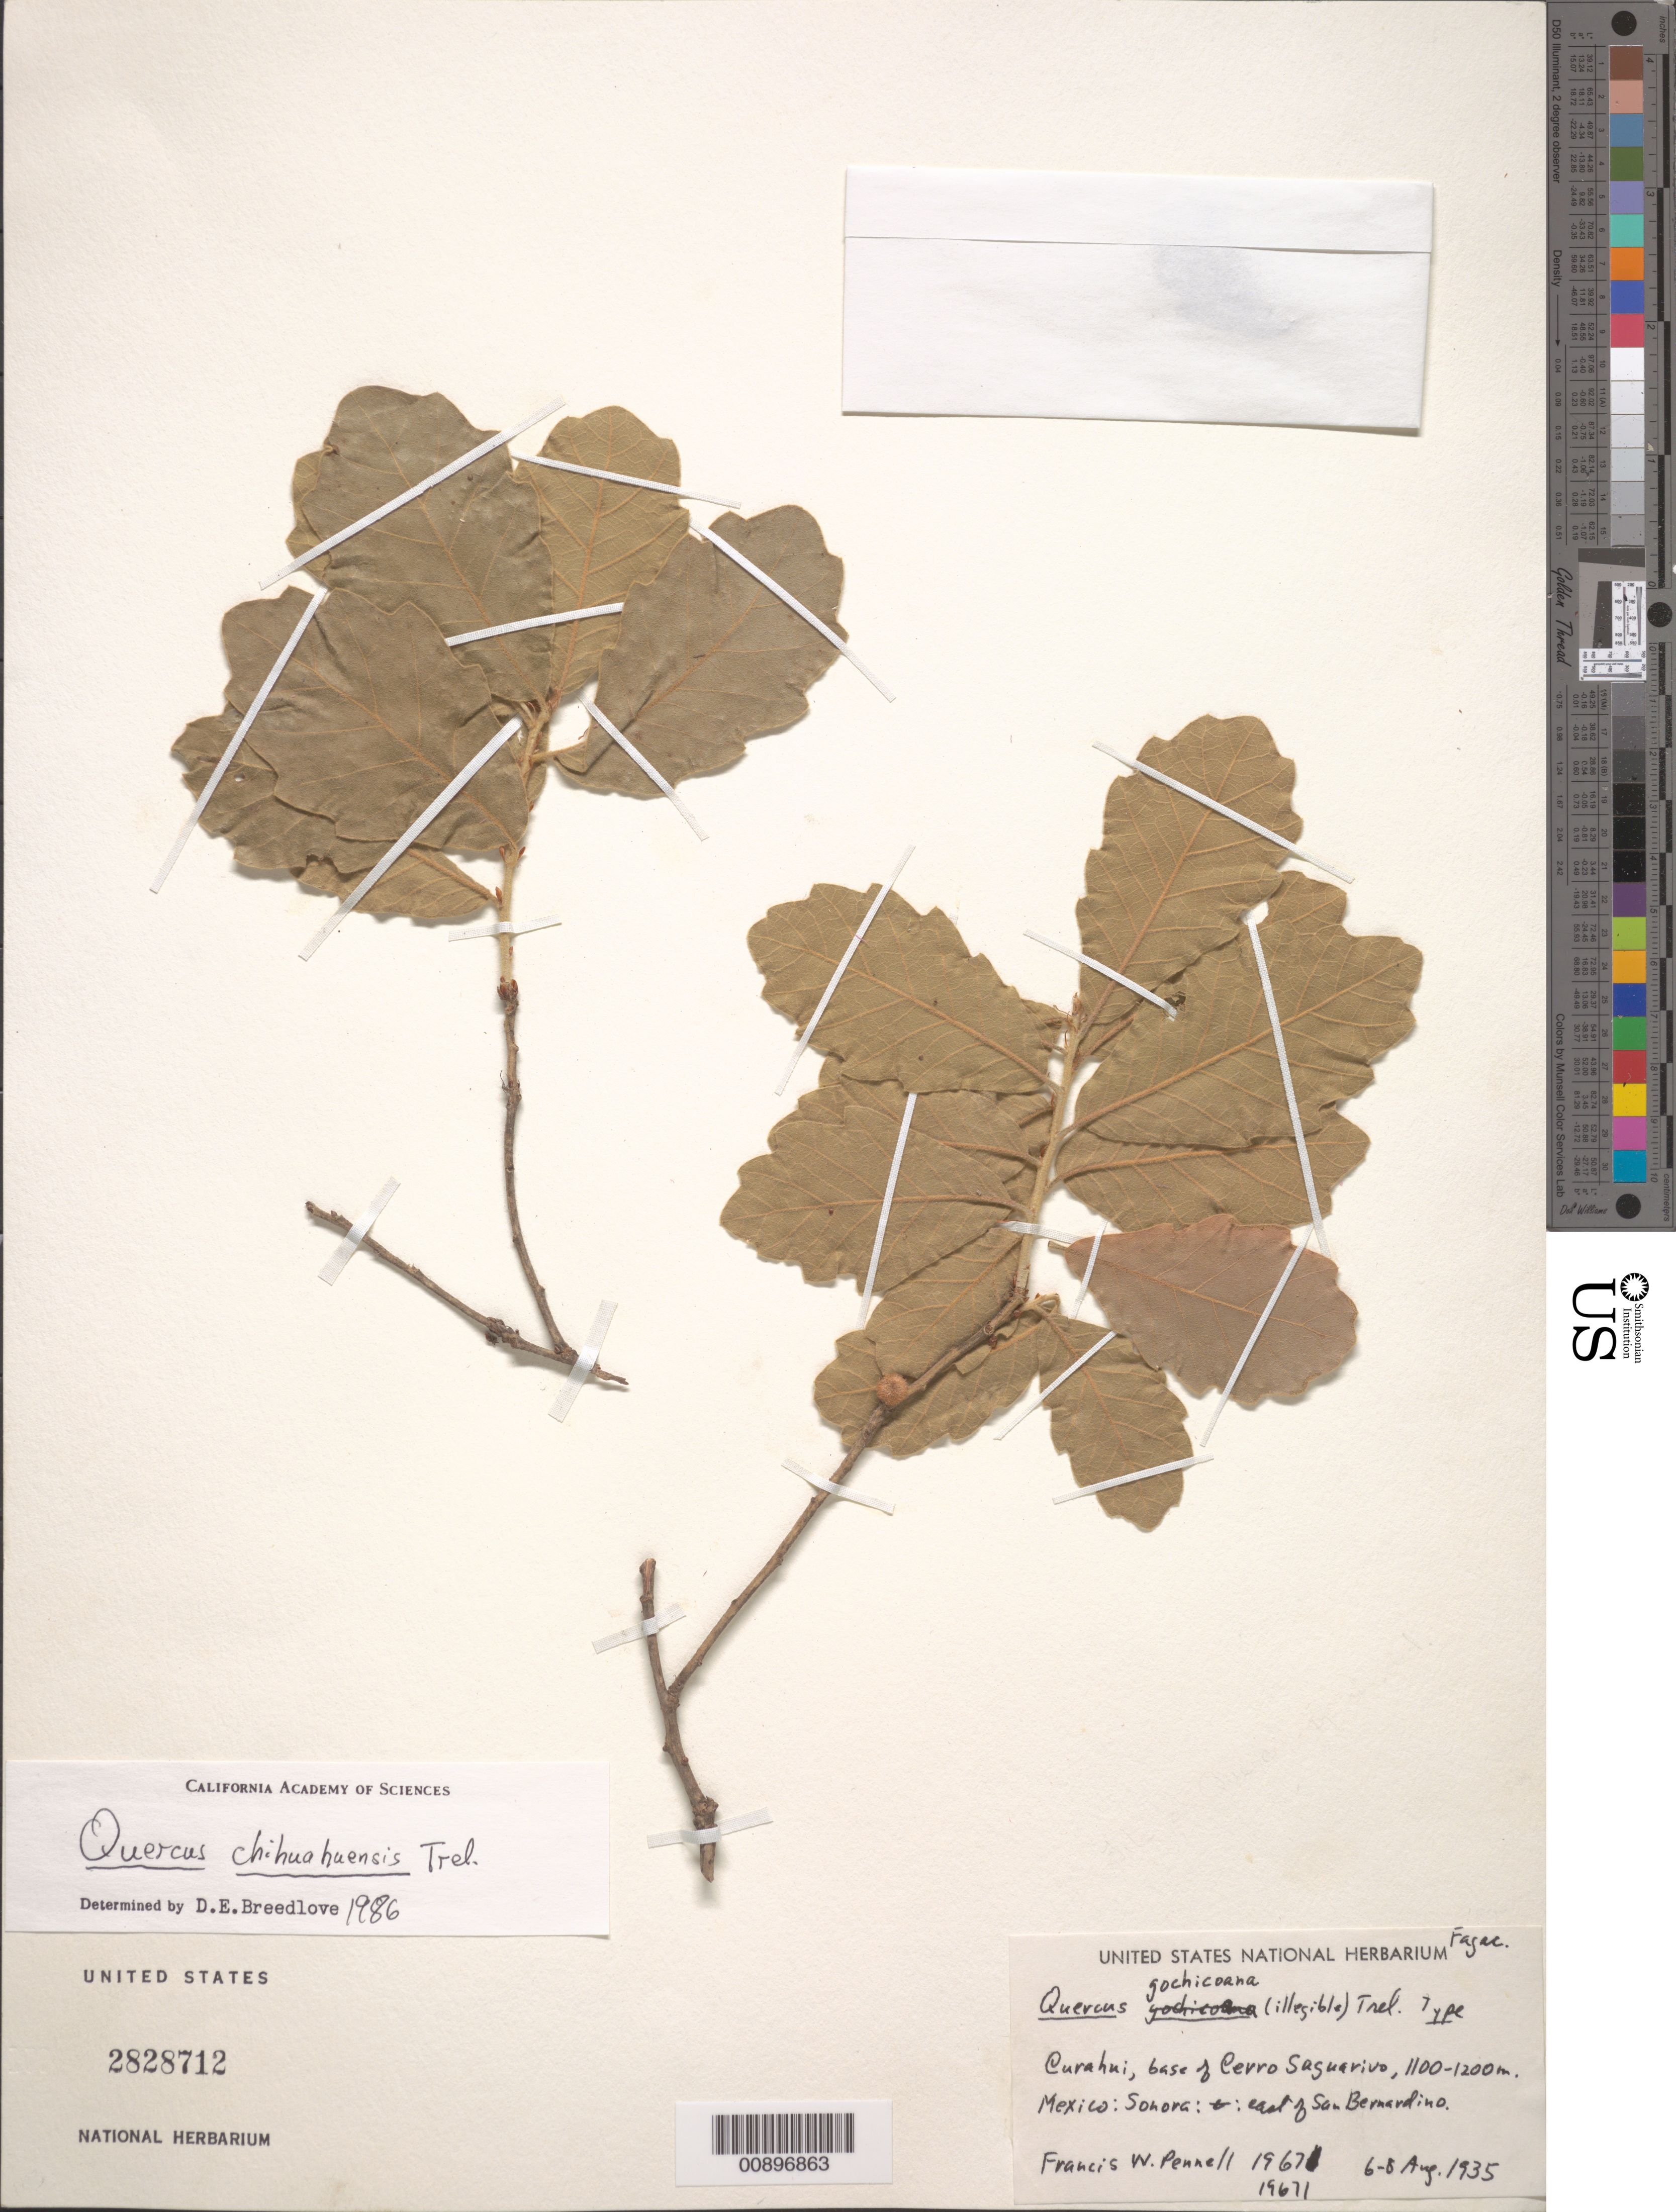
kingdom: Plantae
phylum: Tracheophyta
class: Magnoliopsida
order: Fagales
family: Fagaceae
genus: Quercus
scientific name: Quercus chihuahuensis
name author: Trel.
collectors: F. W. Pennell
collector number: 19671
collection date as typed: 06 Aug 1935 to 08 Aug 1935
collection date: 1935-08-06/1935-08-08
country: Mexico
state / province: Sonora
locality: Sonora: East of San Bernardino. Curahui, base of Cerro Saguarivo.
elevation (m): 1200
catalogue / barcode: US 2828712